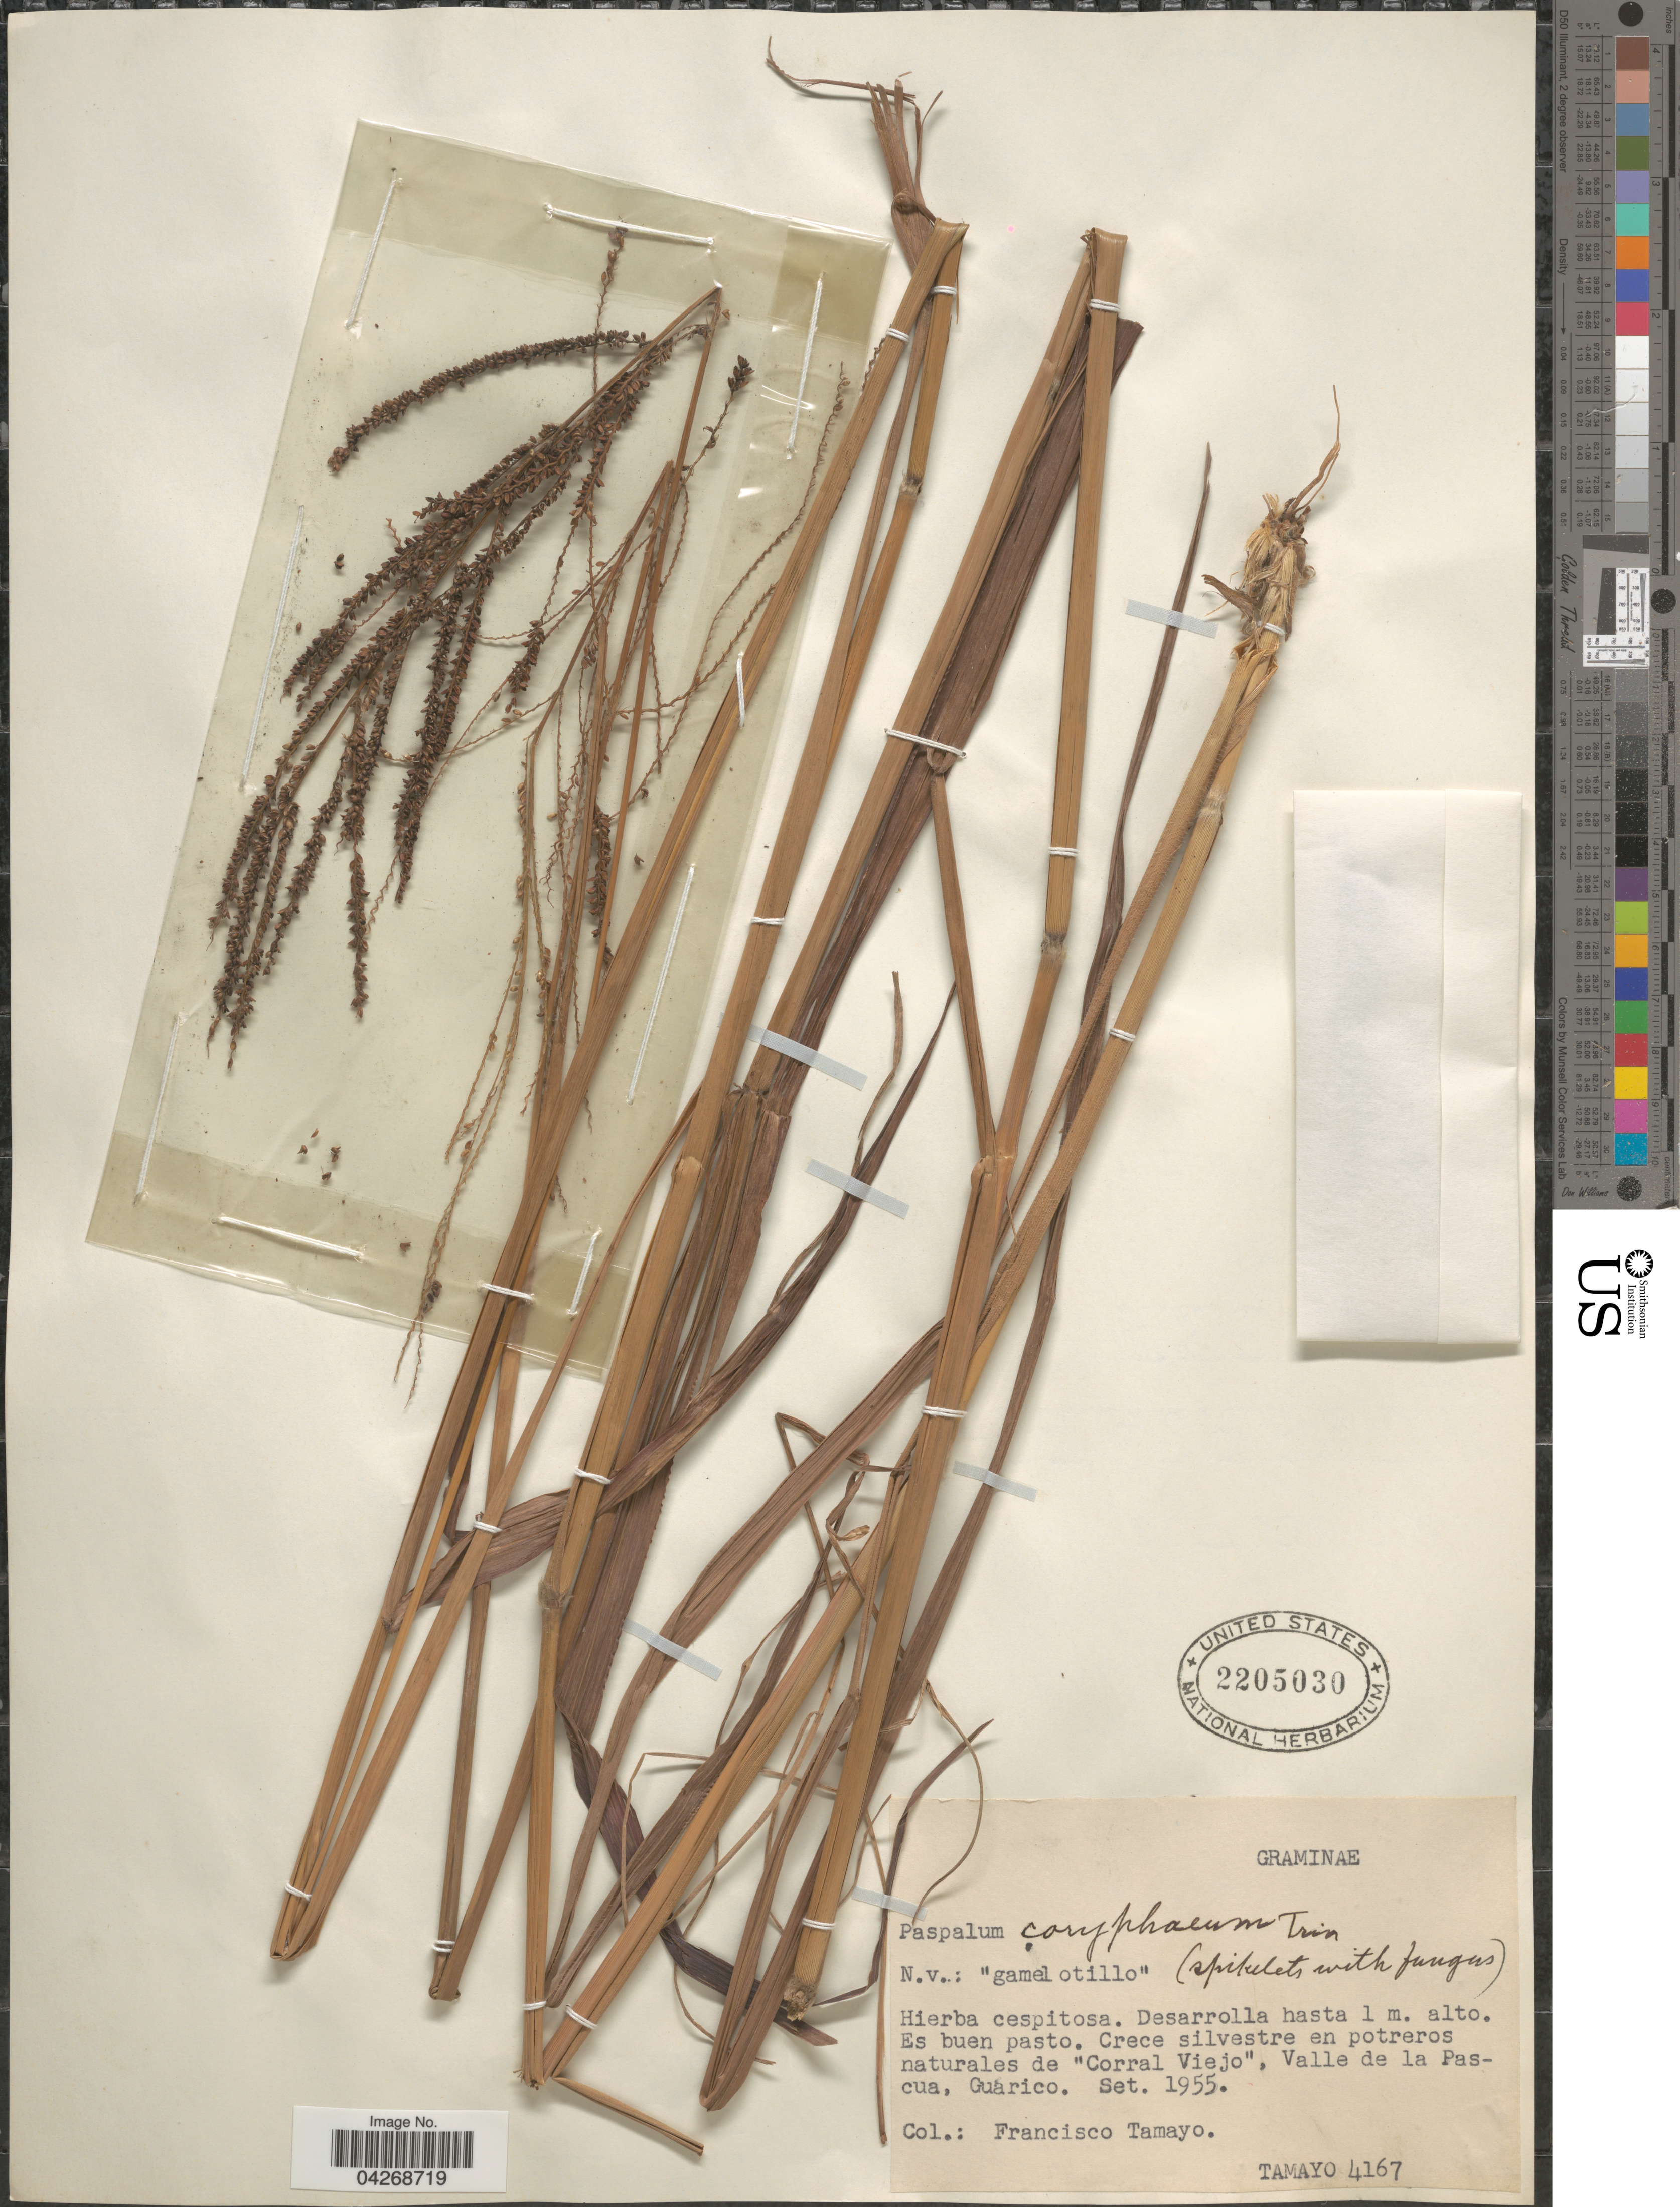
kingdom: Plantae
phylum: Tracheophyta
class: Liliopsida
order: Poales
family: Poaceae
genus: Paspalum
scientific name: Paspalum coryphaeum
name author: Trin.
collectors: F. Tamayo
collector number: Tamayo4167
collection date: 1955-09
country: Venezuela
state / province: Guarico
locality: Valle de la Pascua, Guarico.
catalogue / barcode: US 2205030